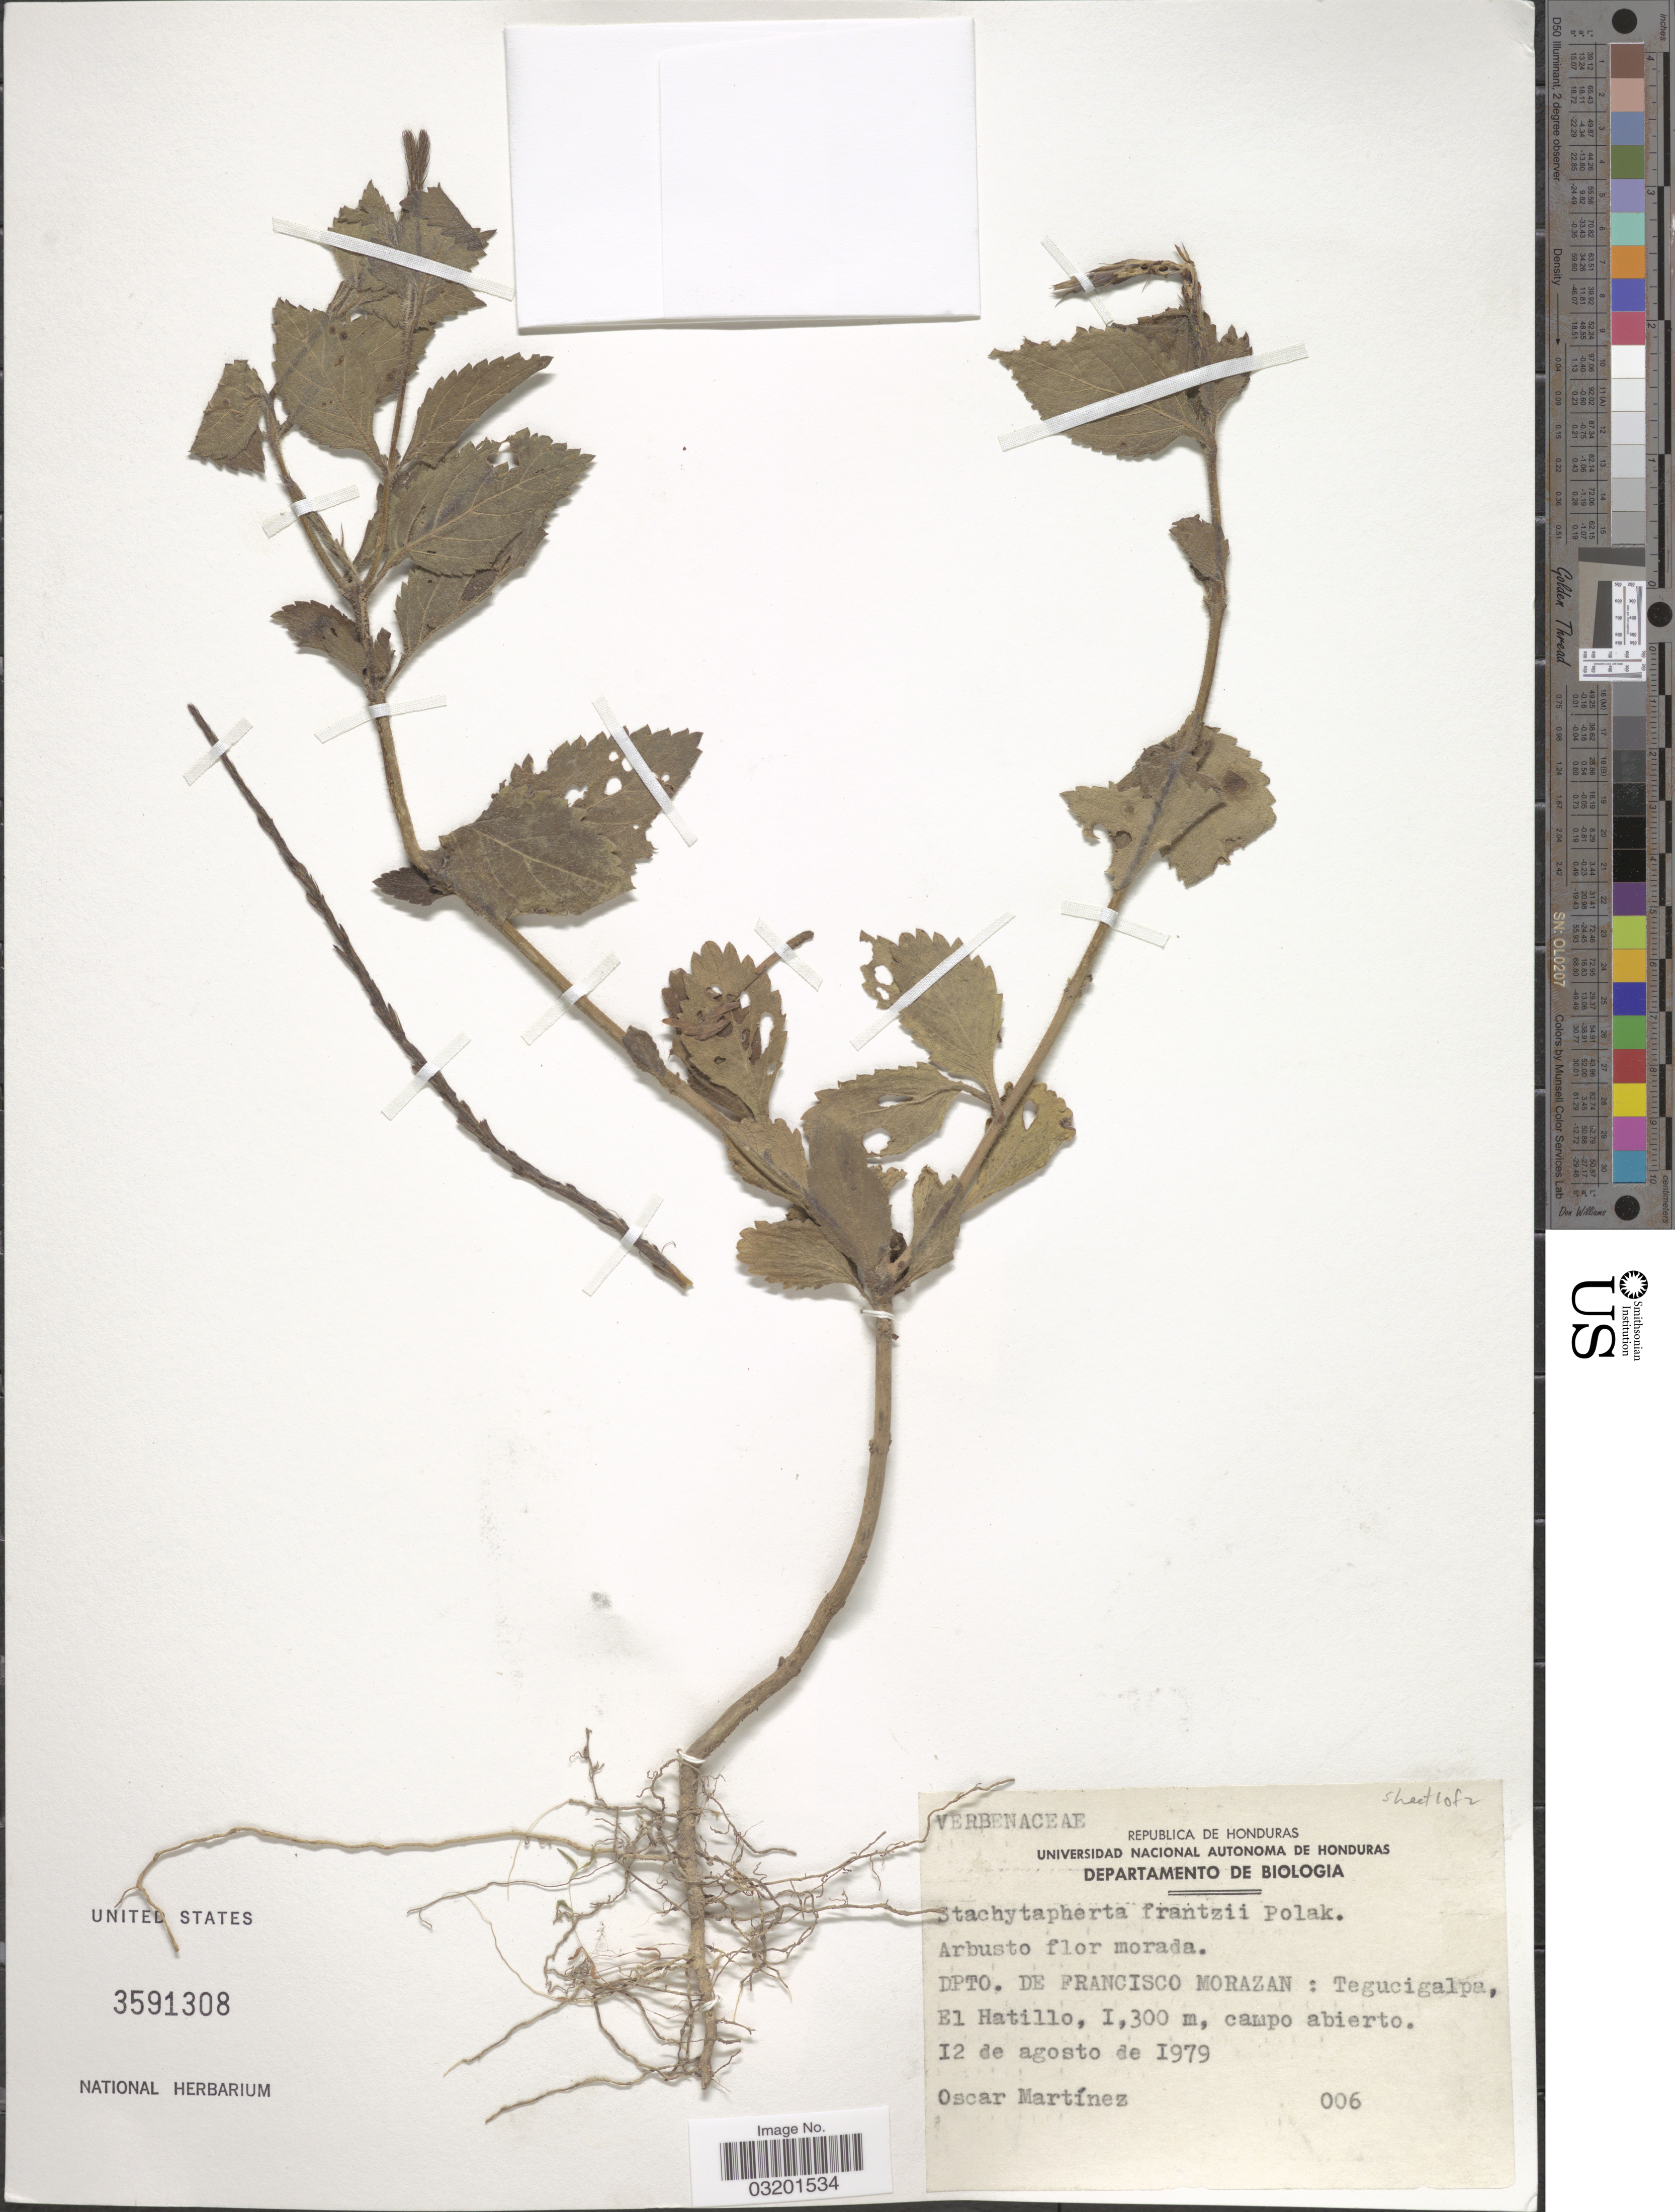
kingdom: Plantae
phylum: Tracheophyta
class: Magnoliopsida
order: Lamiales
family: Verbenaceae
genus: Stachytarpheta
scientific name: Stachytarpheta frantzii var. frantzii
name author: Pol.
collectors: O. Martínez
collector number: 006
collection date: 1979-08-12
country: Honduras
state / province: Fco. Morazán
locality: Dpto. de Francisco Morazan: Tegucigalpa, El Hatillo.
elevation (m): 1300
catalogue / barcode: US 3591308